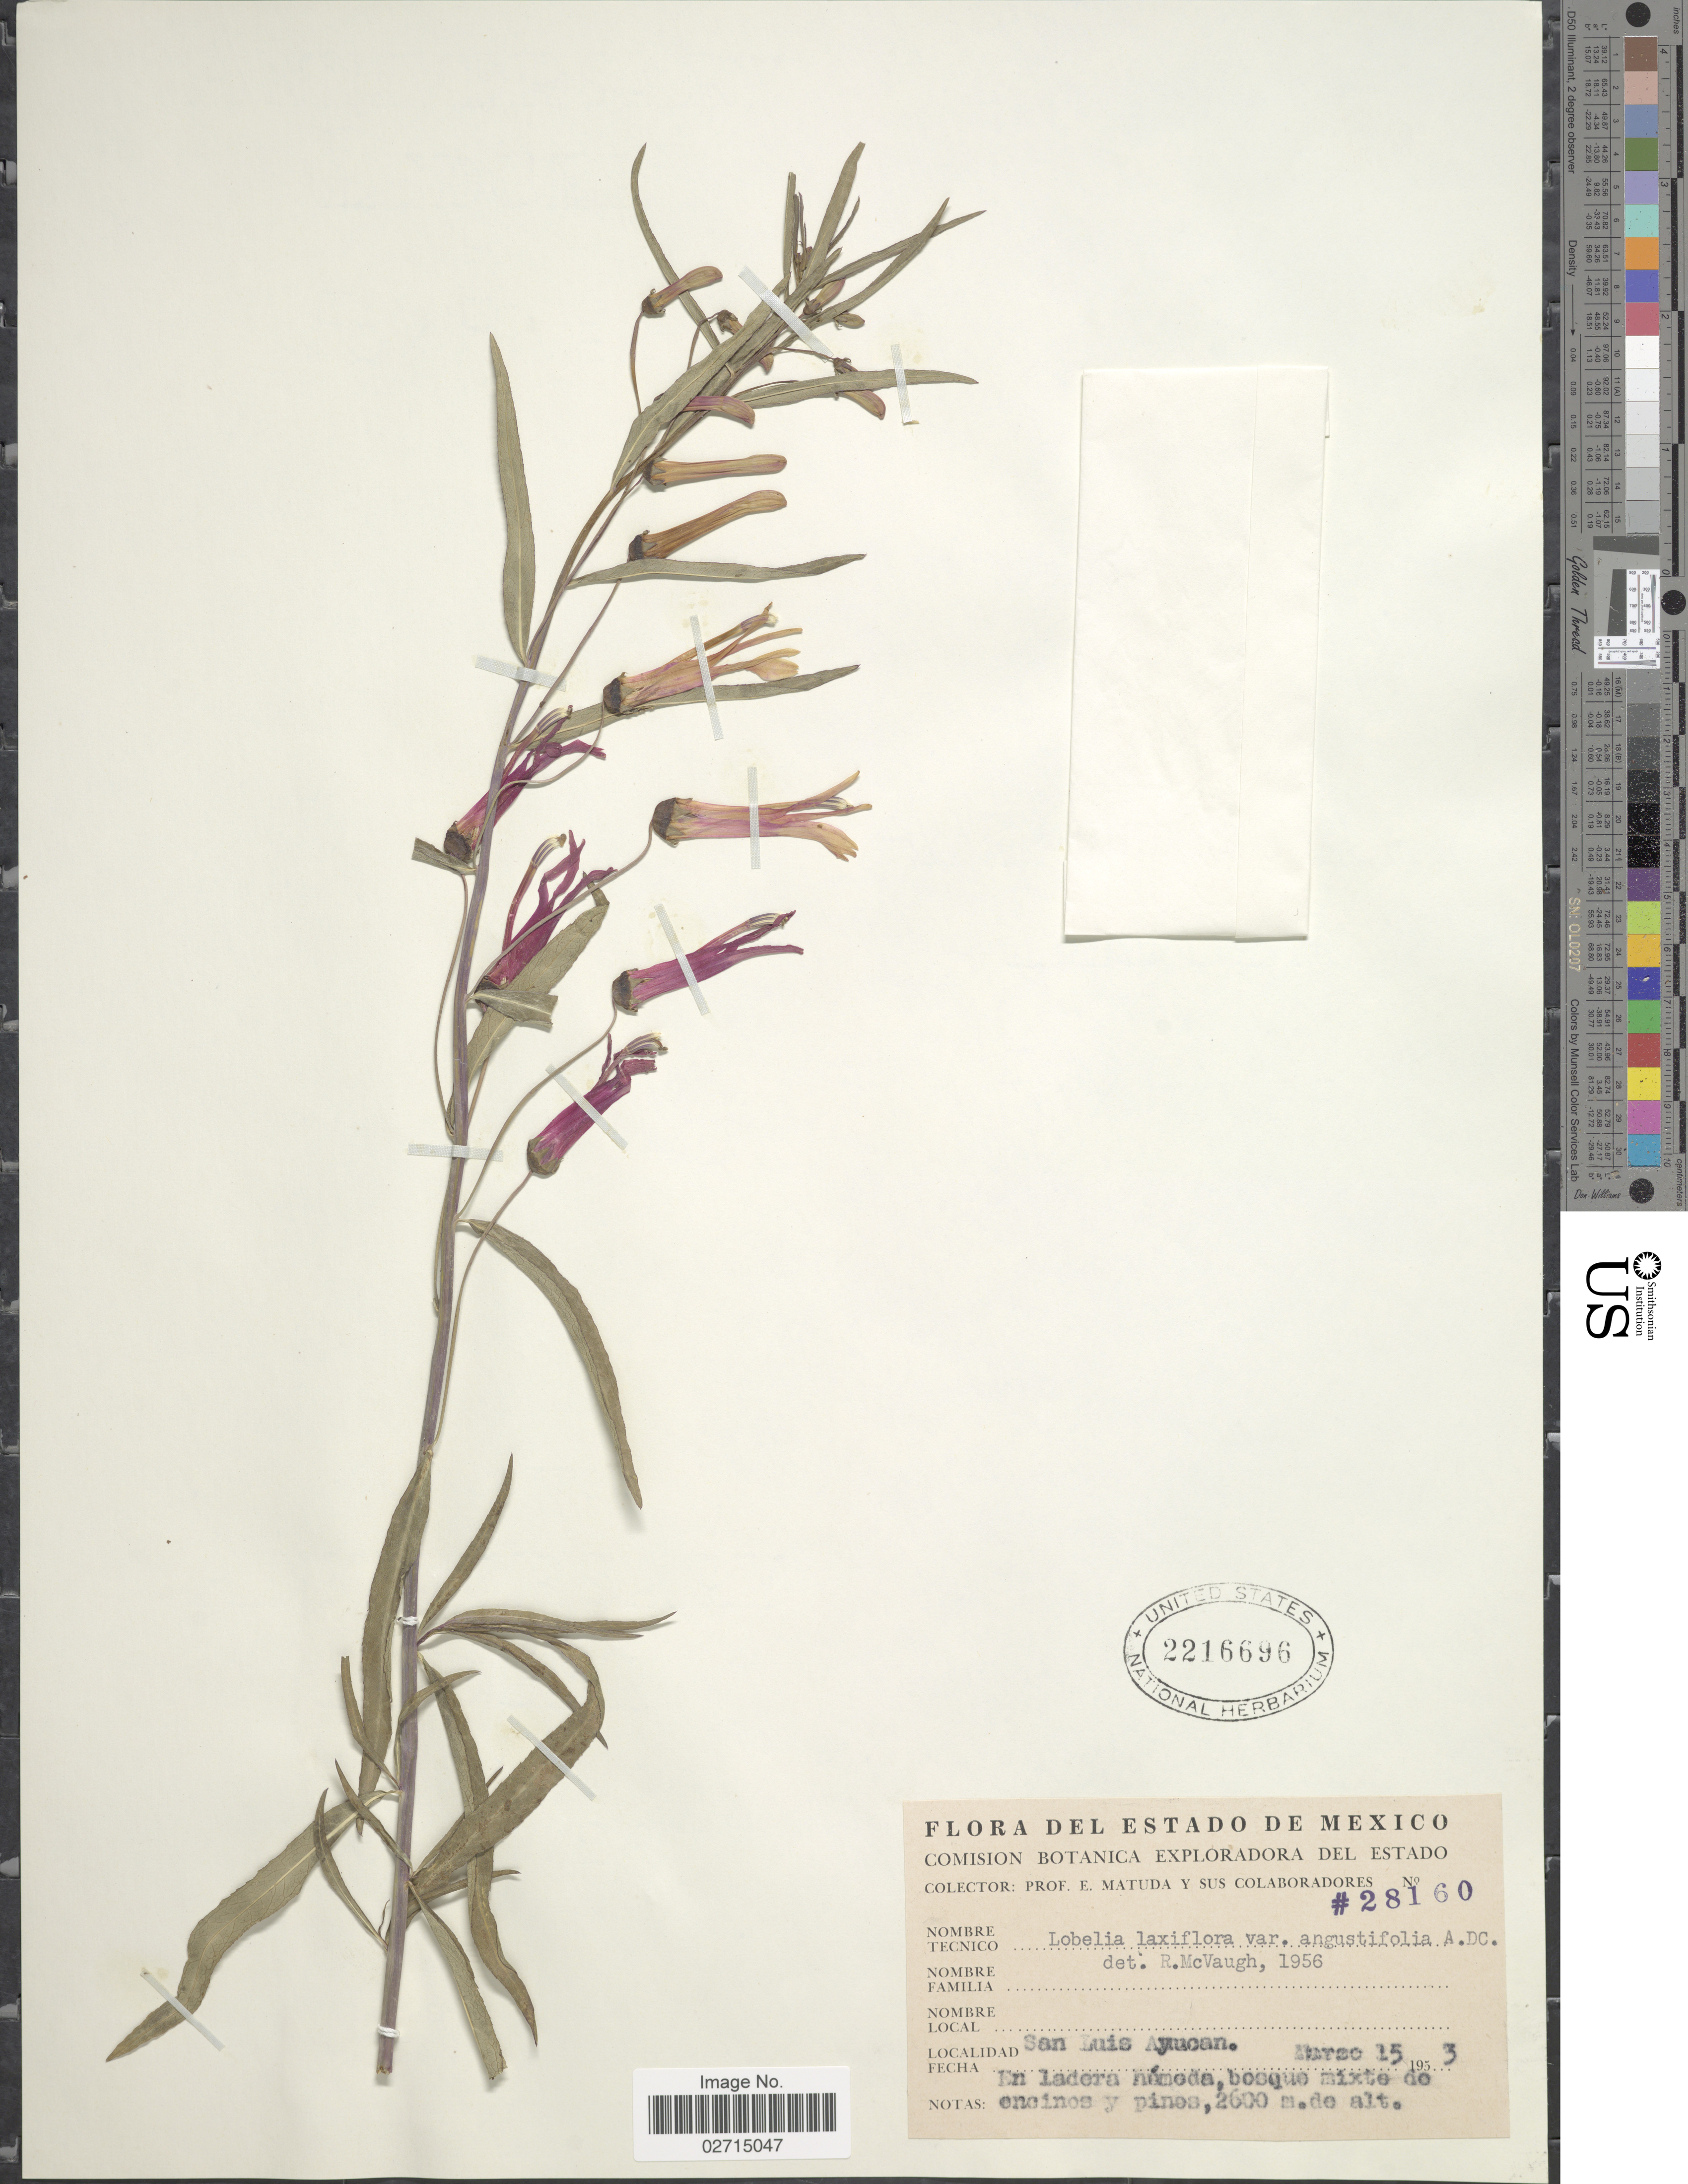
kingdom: Plantae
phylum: Tracheophyta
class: Magnoliopsida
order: Asterales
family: Campanulaceae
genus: Leptocodon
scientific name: Leptocodon laxiflora var. angustifolia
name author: A. DC.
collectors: E. Matuda & Sus Colaboradores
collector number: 28160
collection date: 1953-03-15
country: Mexico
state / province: México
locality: Del Estado de Mexico, San Luis Ayucan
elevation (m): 2600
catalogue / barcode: US 2216696